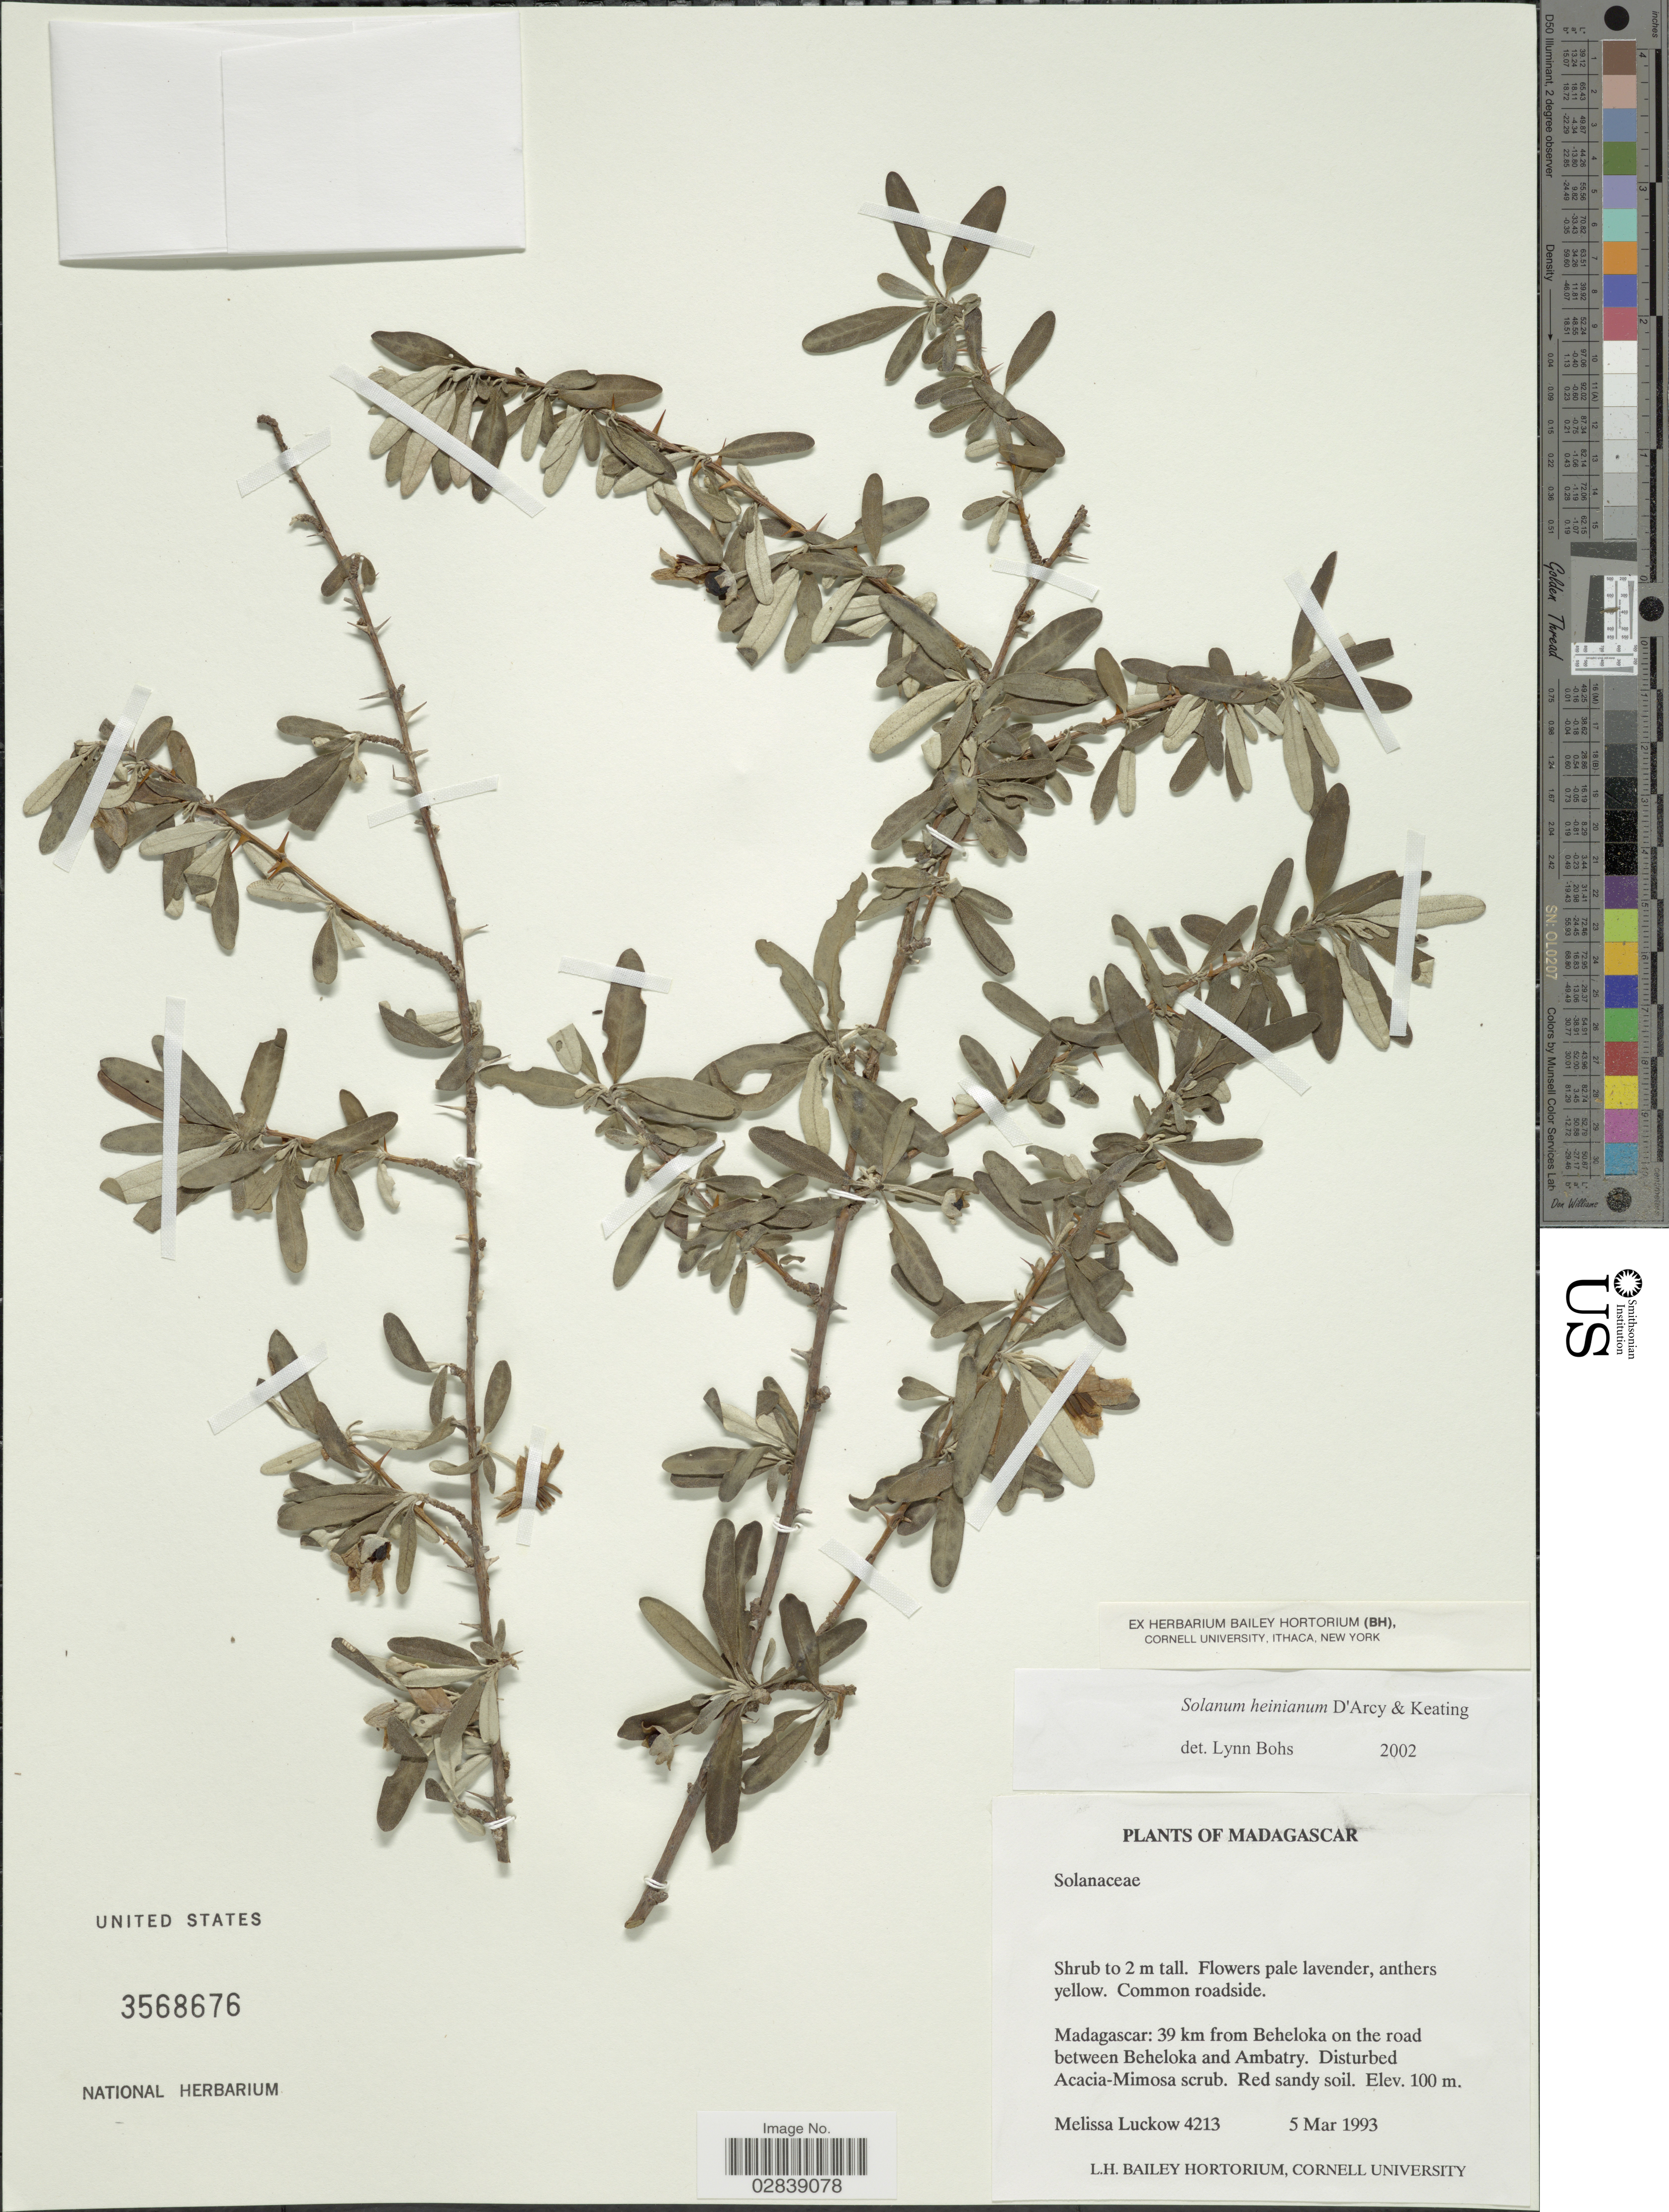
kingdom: Plantae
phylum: Tracheophyta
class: Magnoliopsida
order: Solanales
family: Solanaceae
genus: Solanum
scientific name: Solanum heinianum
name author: D'Arcy &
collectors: M. A. Luckow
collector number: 4213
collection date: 1993-03-05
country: Madagascar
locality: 39 km from Beheloka on the road between Beheloka and Ambatry.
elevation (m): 100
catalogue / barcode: US 3568676